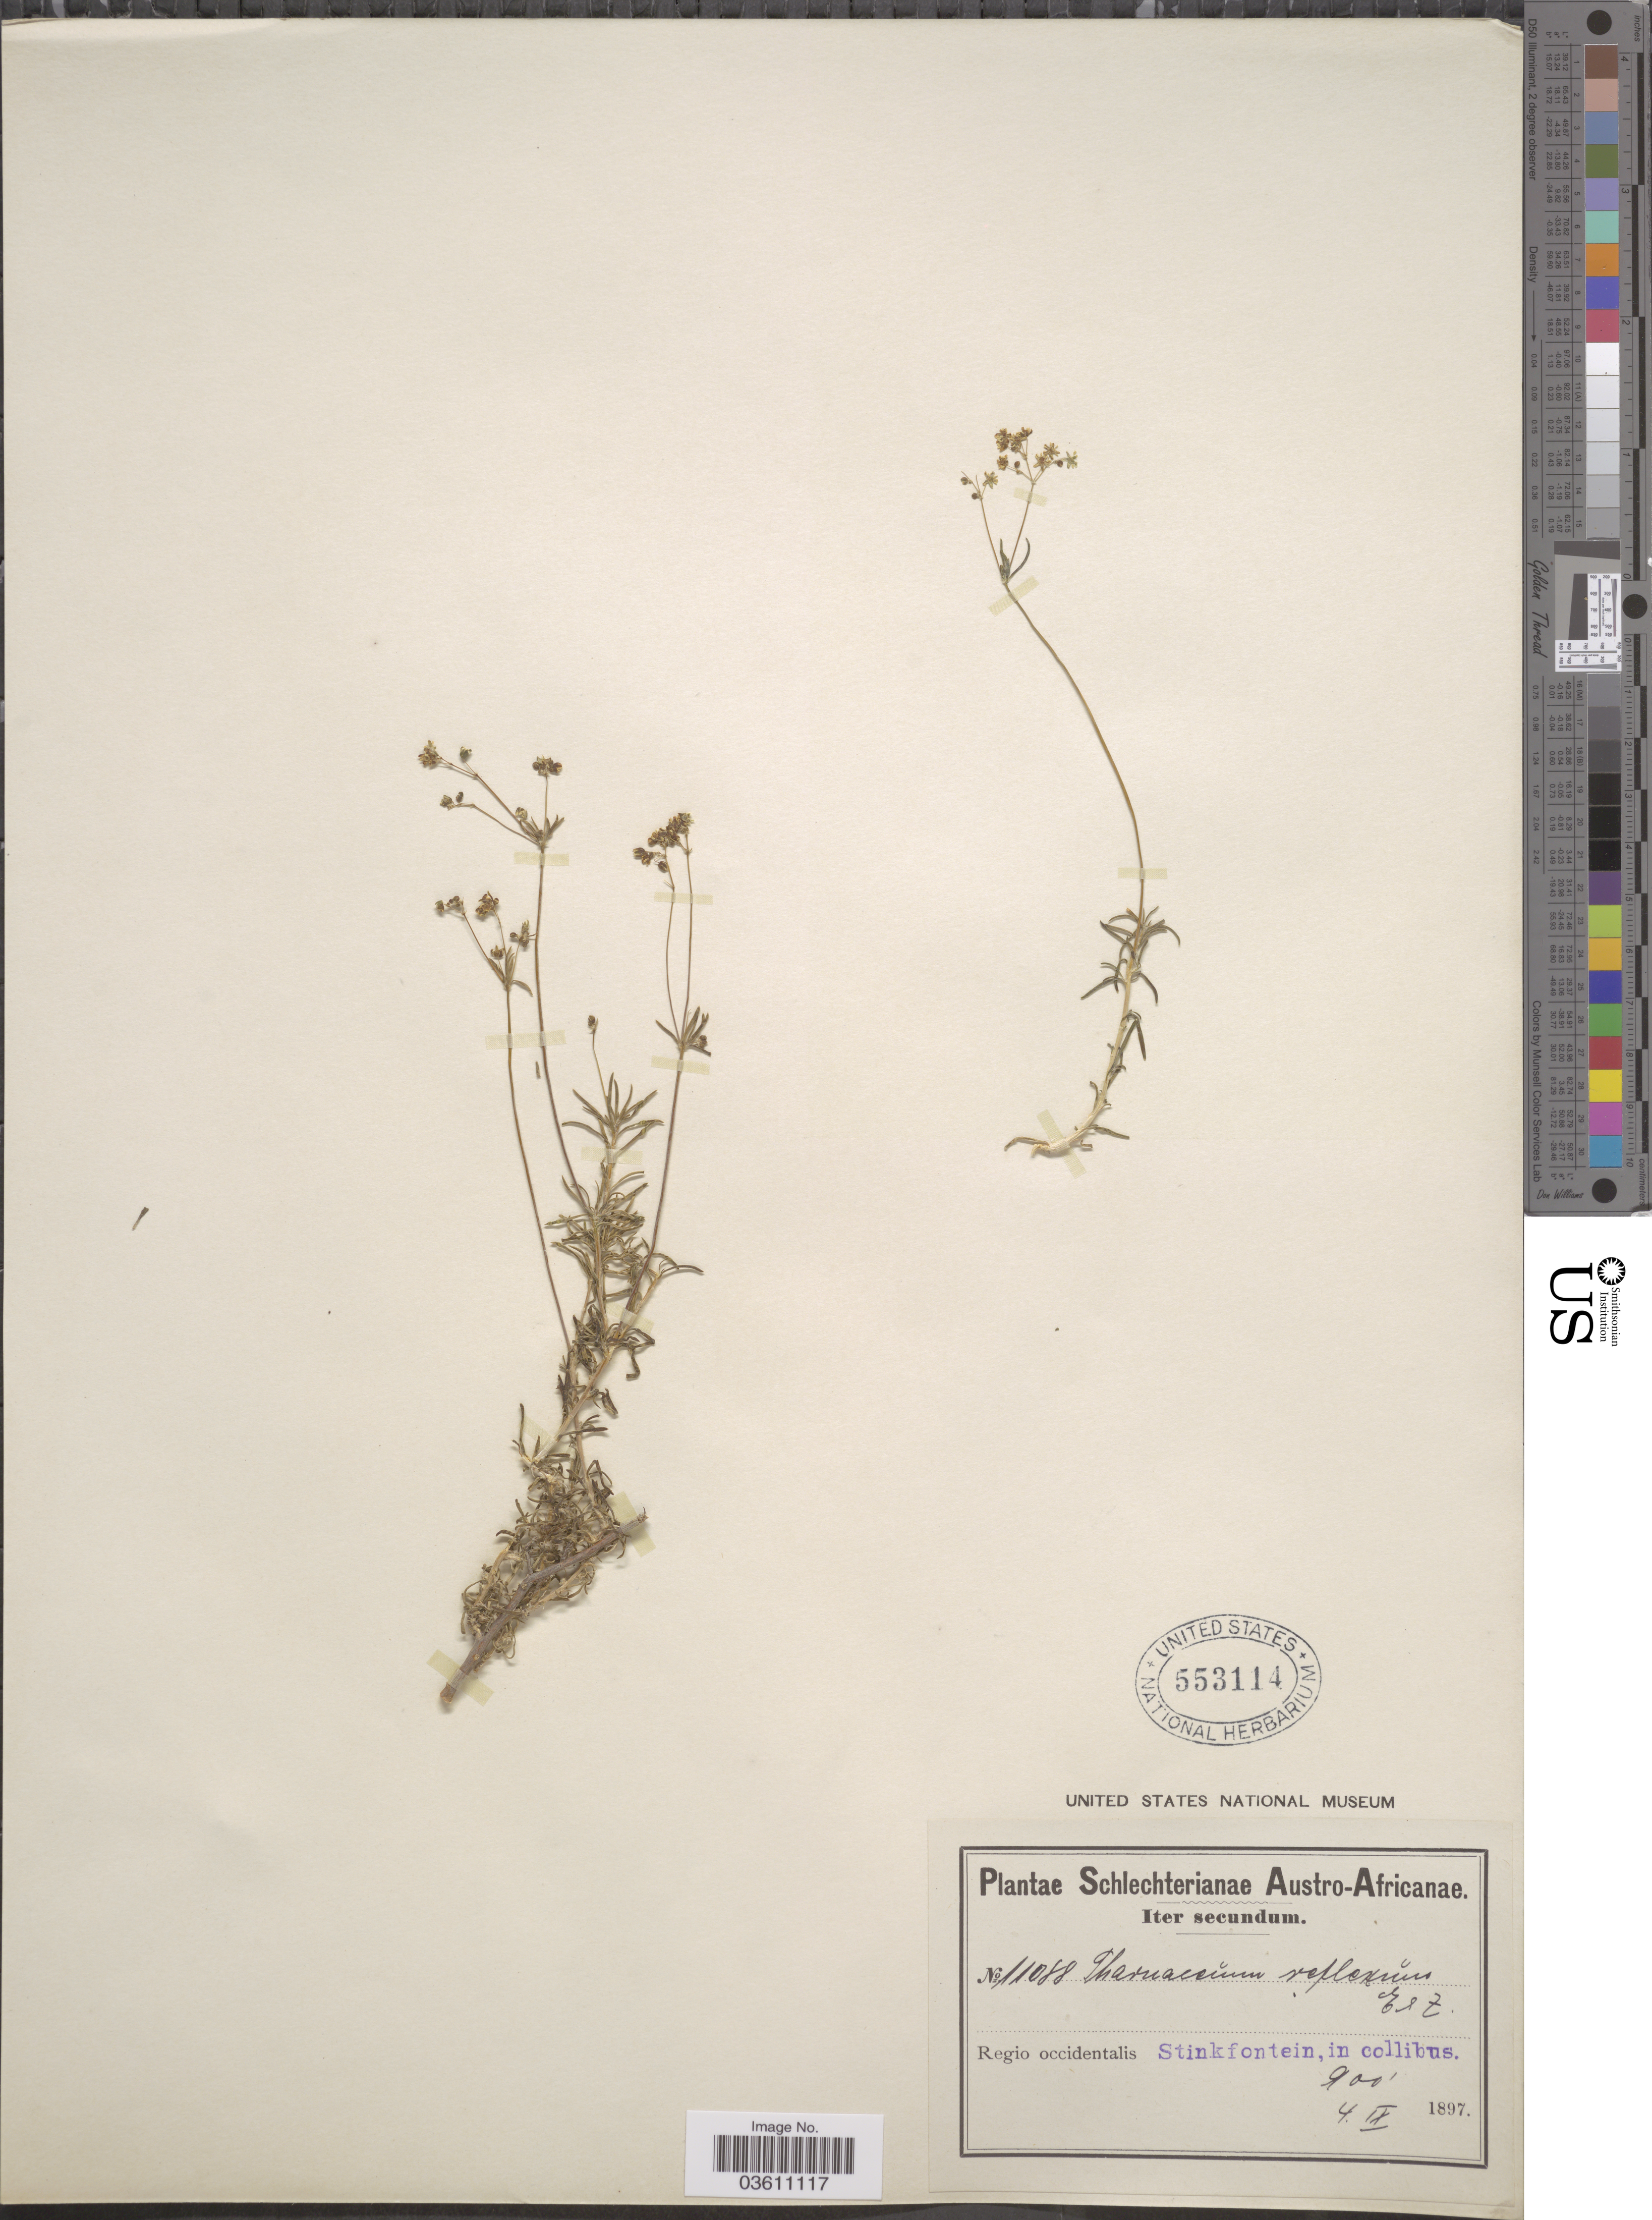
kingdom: Plantae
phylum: Tracheophyta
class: Magnoliopsida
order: Caryophyllales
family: Molluginaceae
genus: Pharnaceum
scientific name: Pharnaceum reflexum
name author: Eckl. & Zeyh.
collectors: Schlechter, --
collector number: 11088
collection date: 1897-09-04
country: South Africa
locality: Austro-Africanae. Regio occidentalis Stinkfontein, in collibus.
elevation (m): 274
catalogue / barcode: US 553114